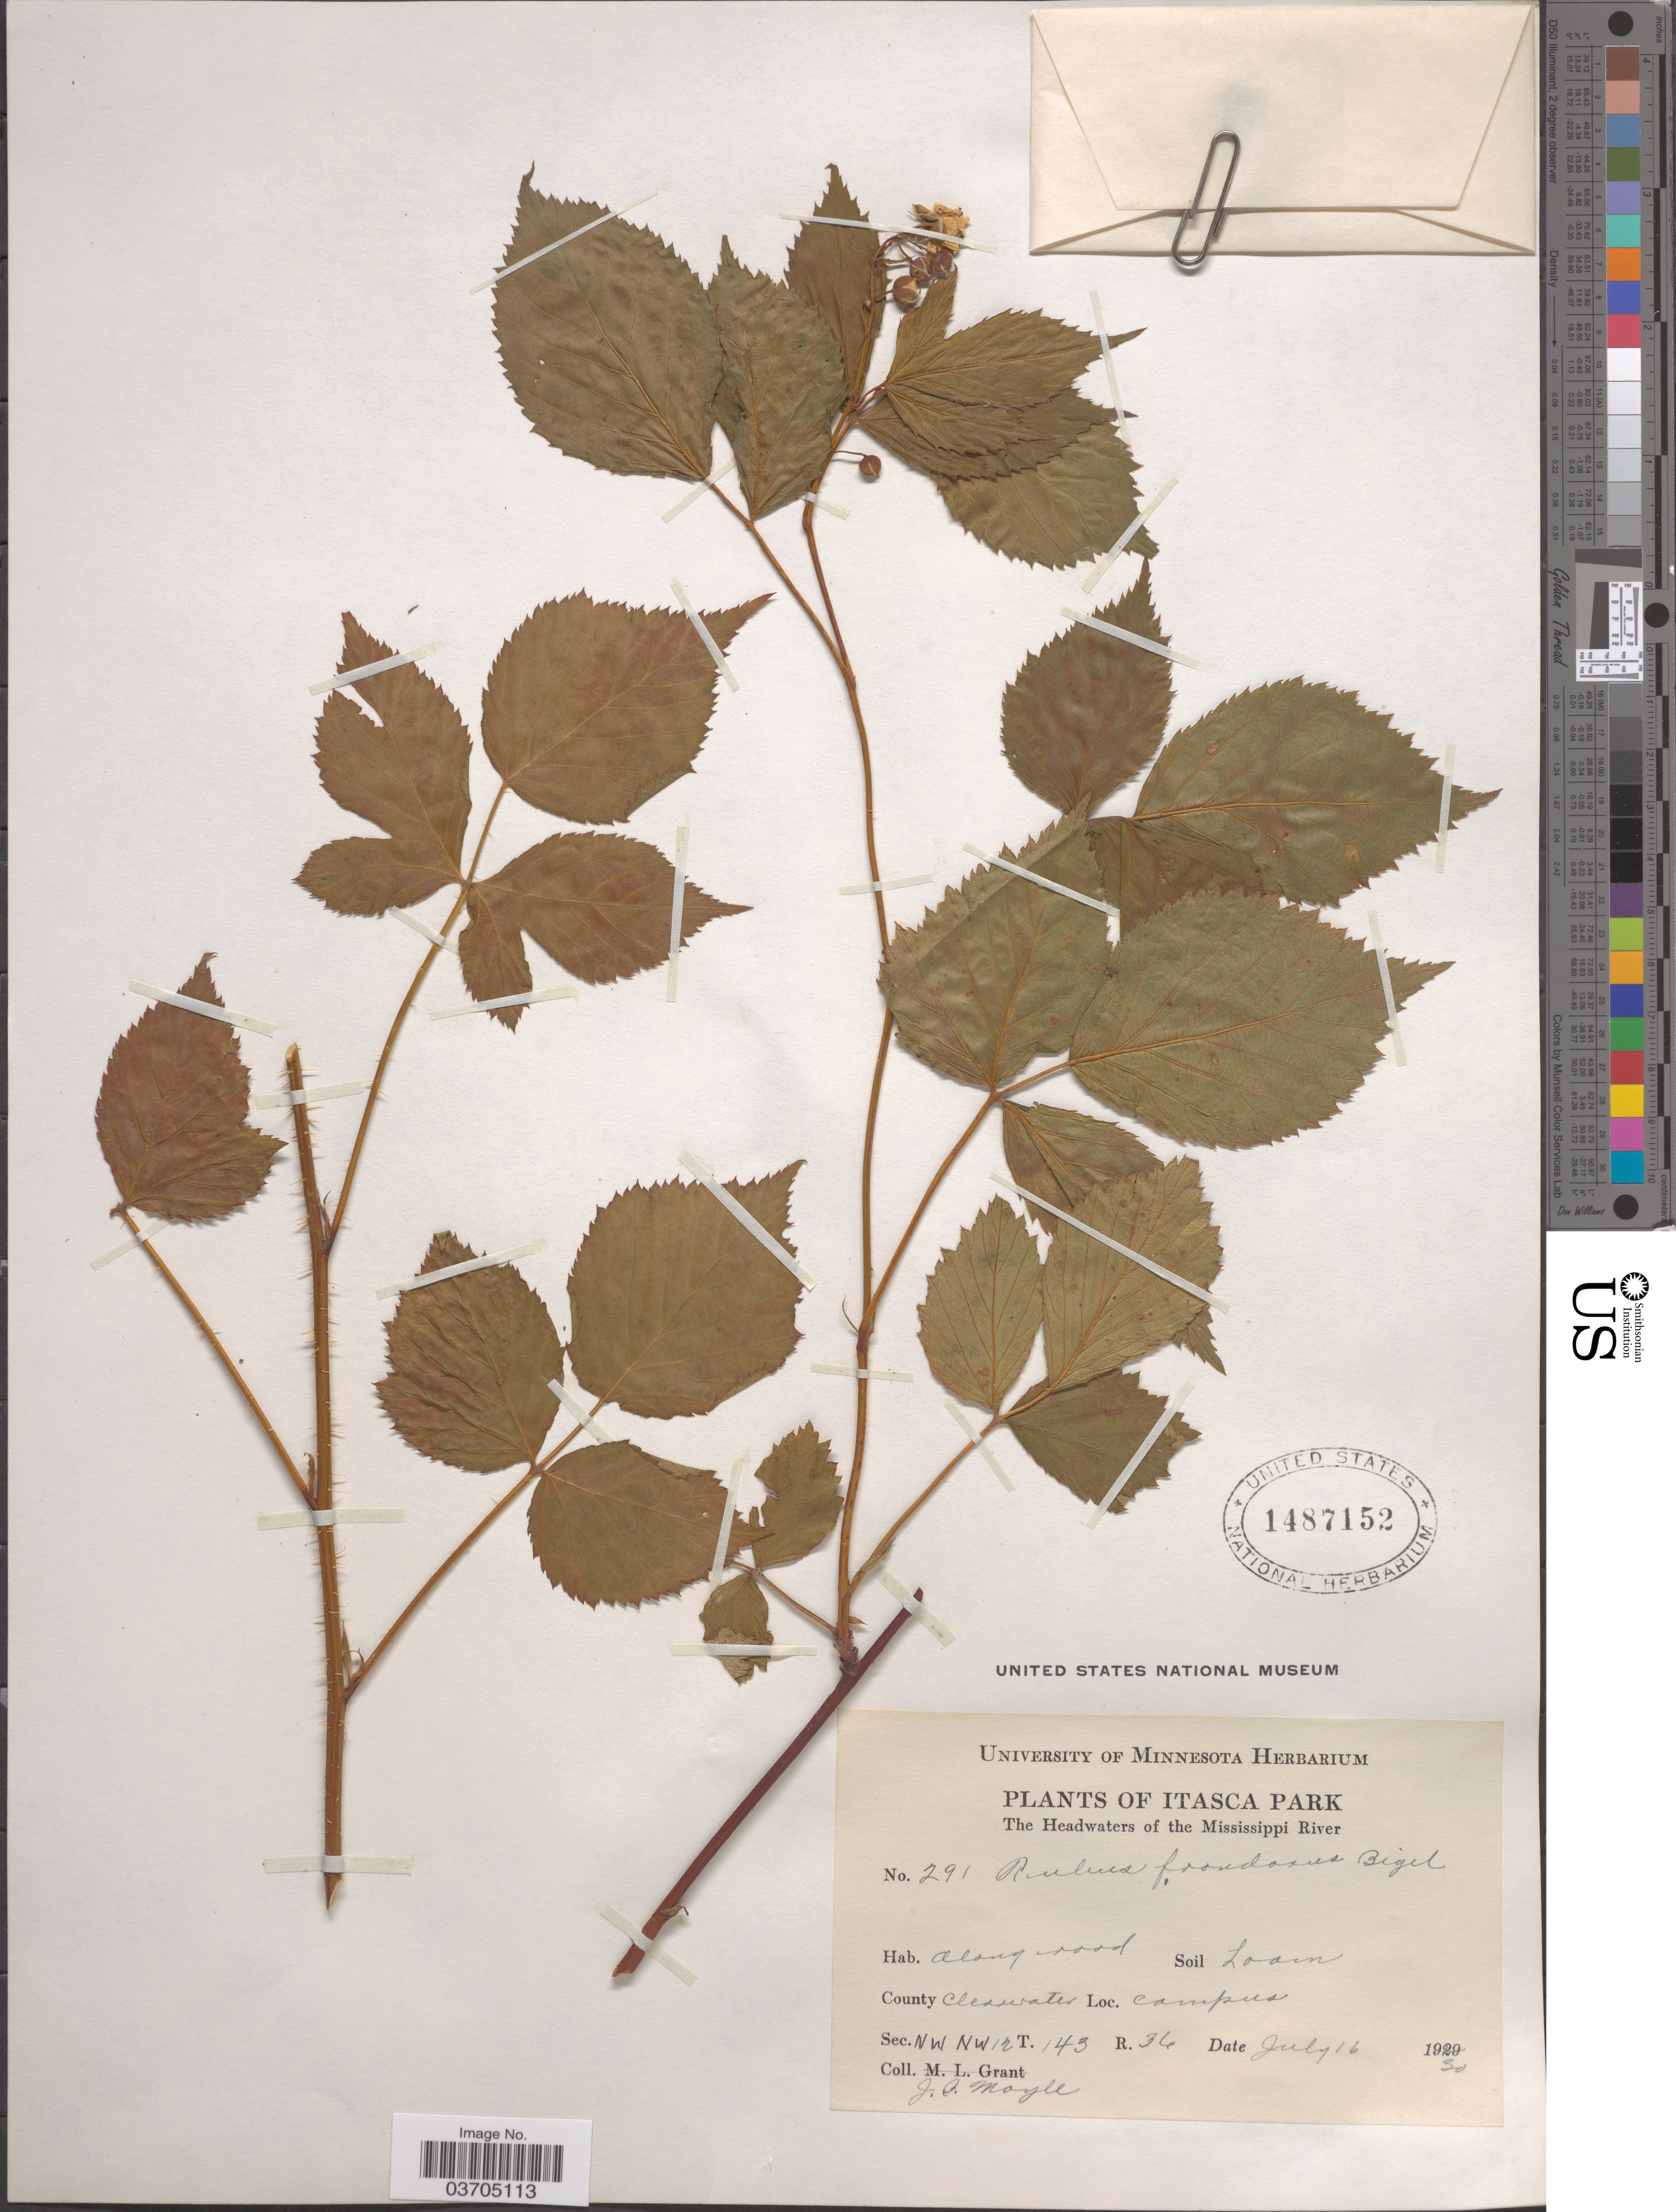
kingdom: Plantae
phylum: Tracheophyta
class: Magnoliopsida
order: Rosales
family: Rosaceae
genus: Rubus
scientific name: Rubus frondosus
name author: Bigelow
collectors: J. Mogle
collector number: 291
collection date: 1930-07-16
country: United States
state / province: Minnesota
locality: Itasca Park. The Headwaters of the Mississippi River. County Clearwater. Campus. Sec. NW NW 12 T. 143 R. 36.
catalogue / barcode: US 1487152